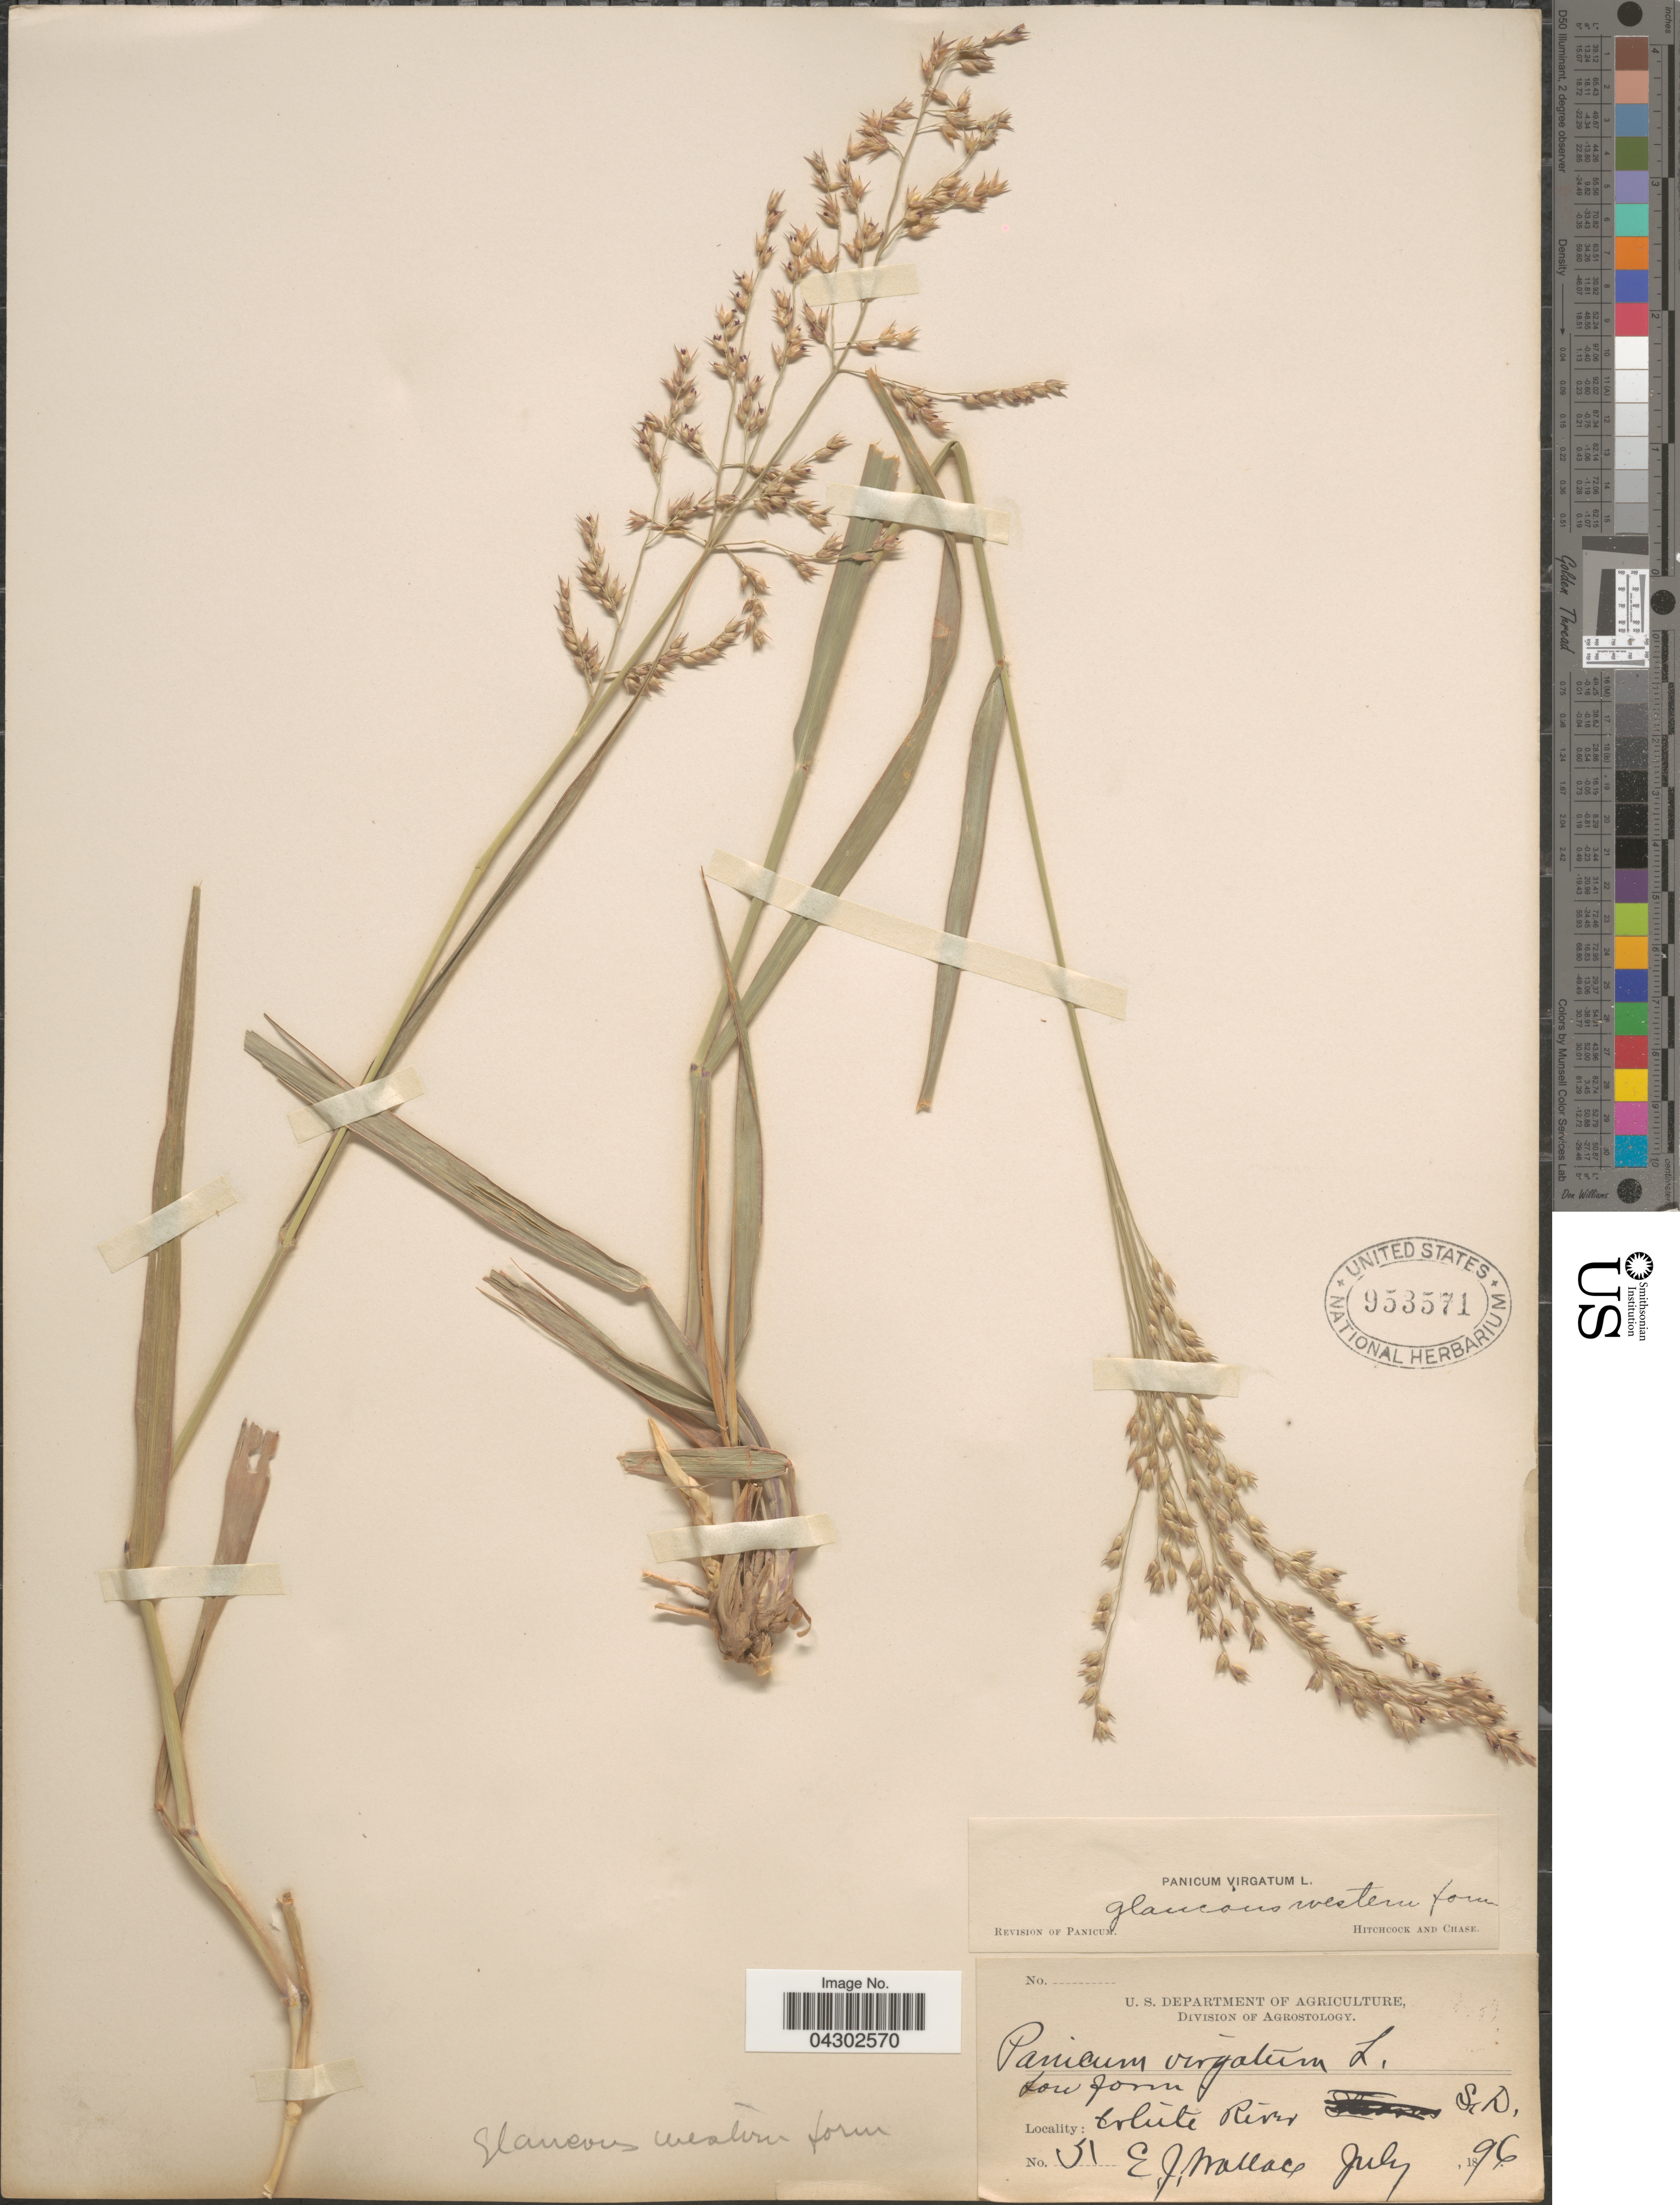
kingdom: Plantae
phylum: Tracheophyta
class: Liliopsida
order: Poales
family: Poaceae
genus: Panicum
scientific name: Panicum virgatum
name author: L.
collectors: E. J. Wallace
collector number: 5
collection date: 1896-07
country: United States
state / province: South Dakota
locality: White River.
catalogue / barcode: US 953571